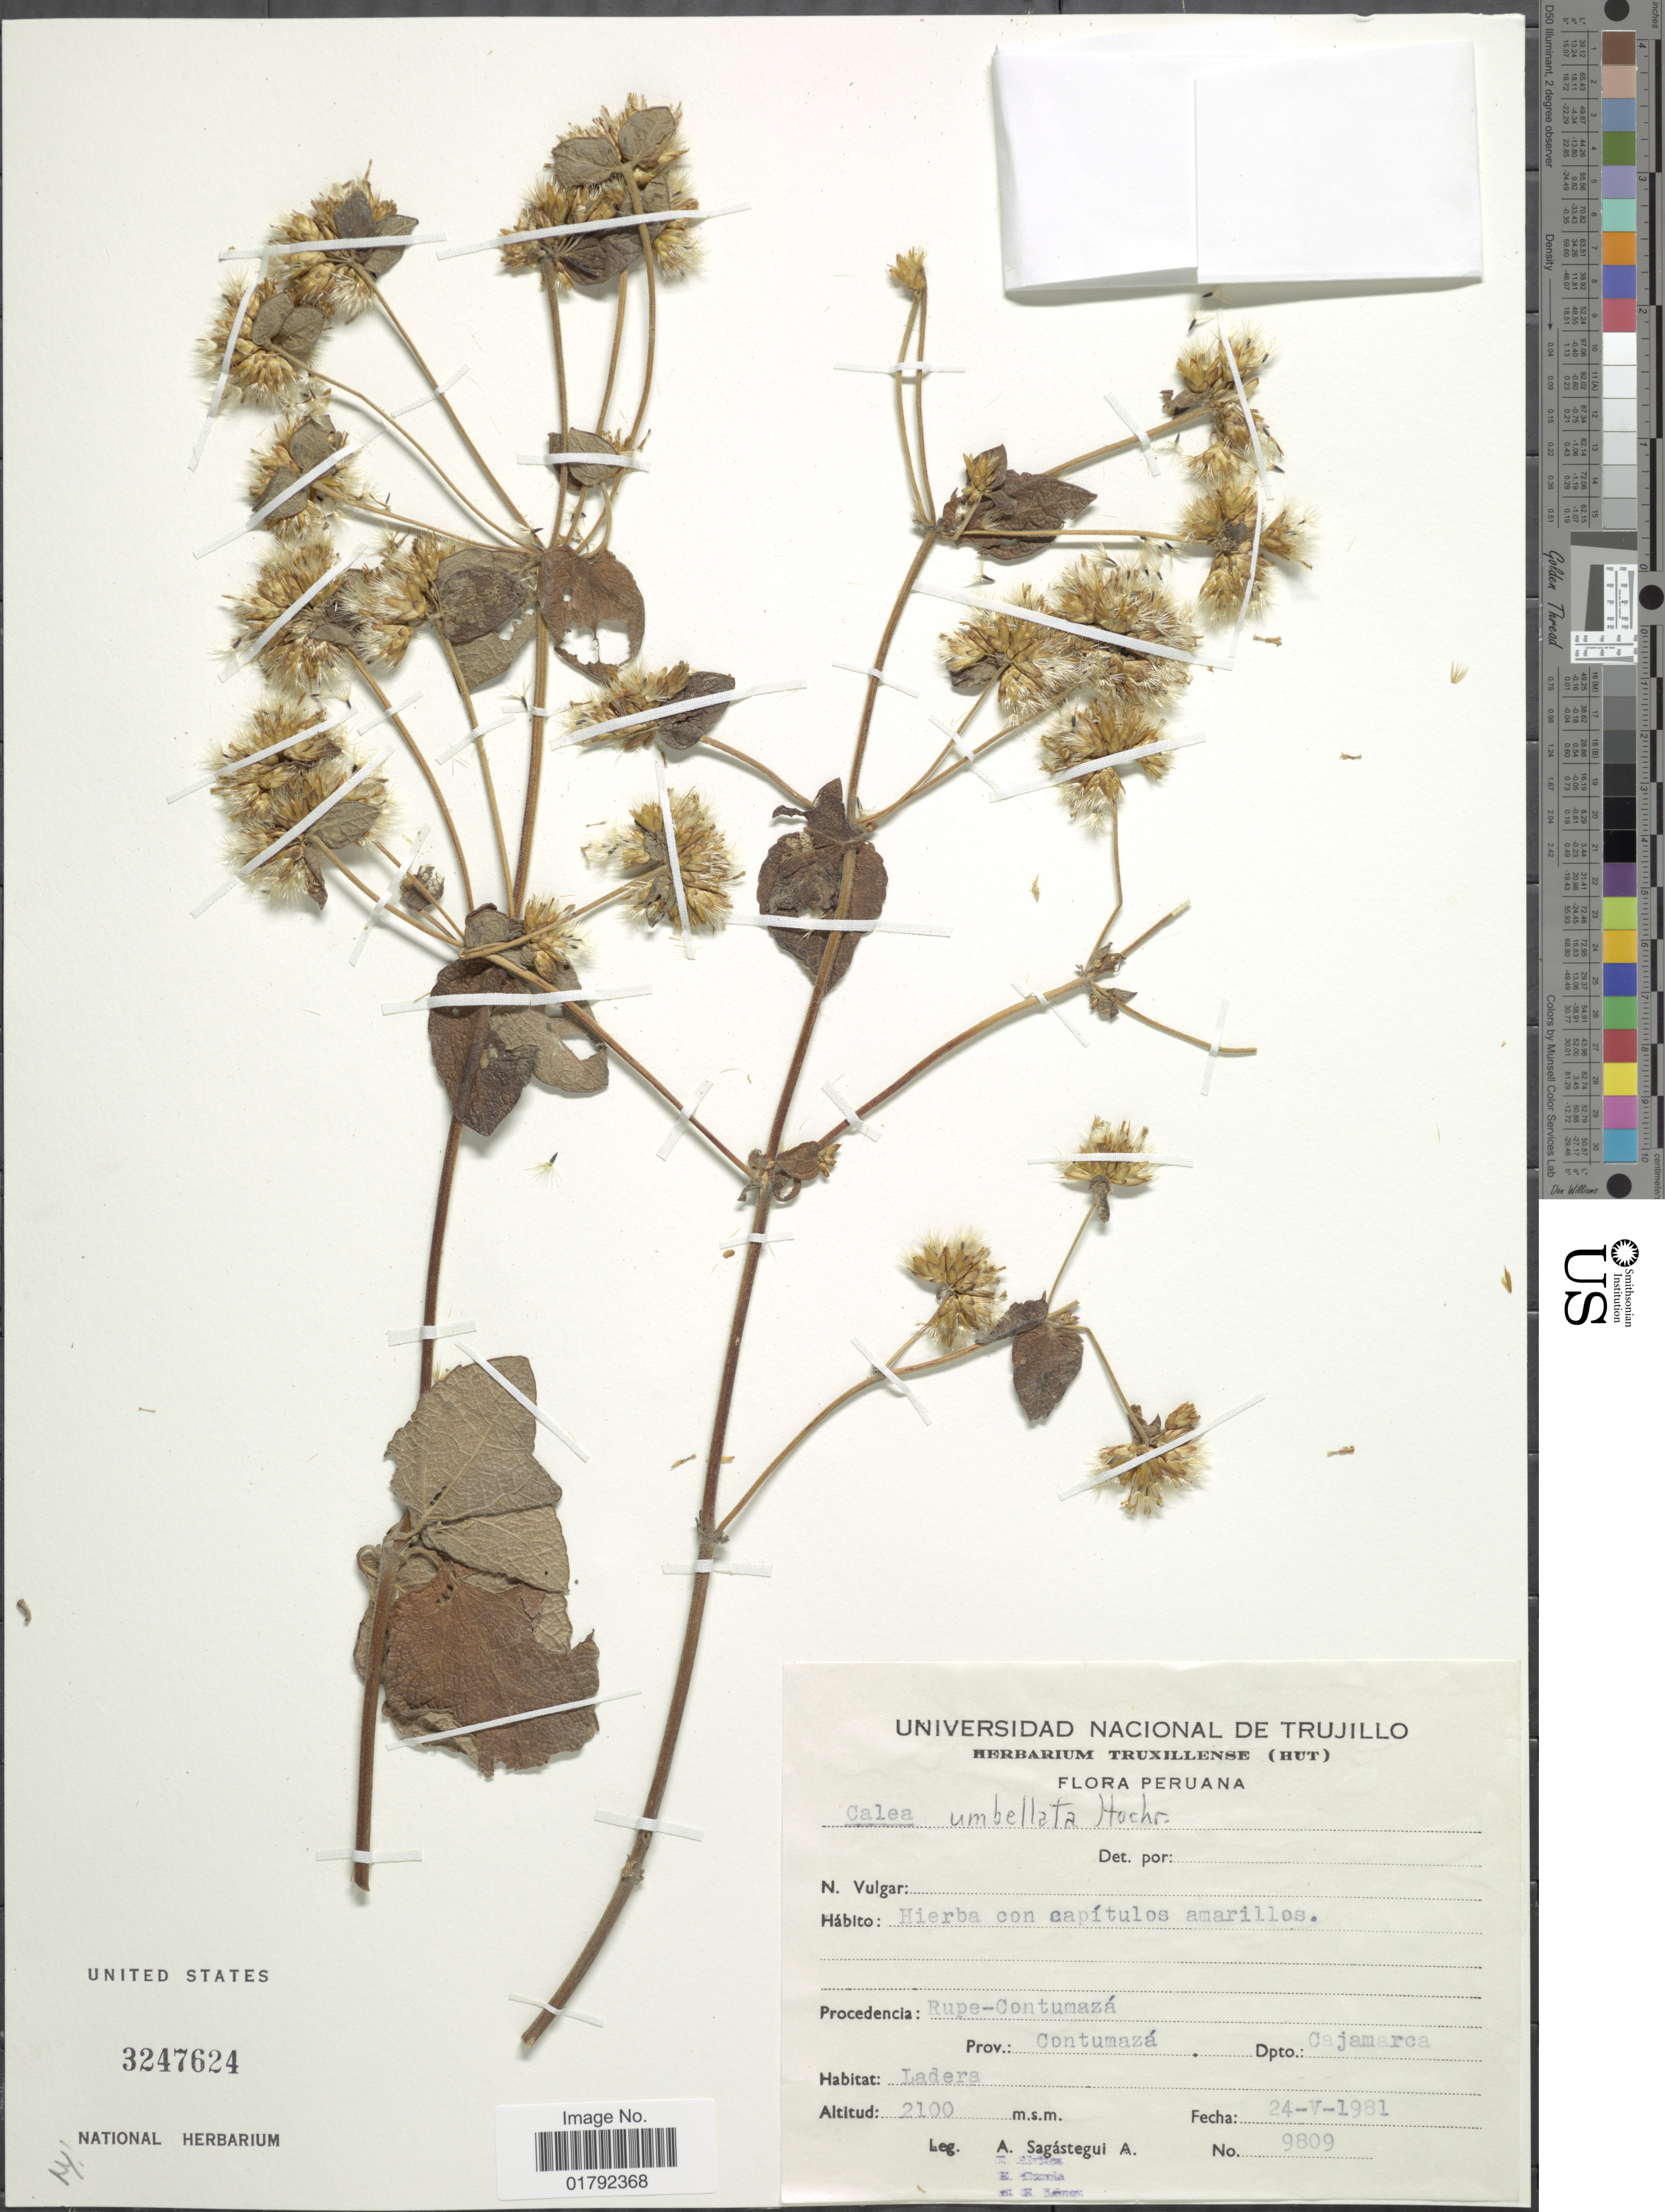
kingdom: Plantae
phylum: Tracheophyta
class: Magnoliopsida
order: Asterales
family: Asteraceae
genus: Calea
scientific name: Calea umbellulata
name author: Hochr.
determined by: Bueno, Vinicius Resende, (ICN), Universidade Federal do Rio Grande do Sul (BRAZIL)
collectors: A. Sagástegui A., Collector illegible, Collector illegible & Collector illegible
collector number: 9809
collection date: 1981-05-24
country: Peru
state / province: Cajamarca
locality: Procedencia: Rupe-Contumaza, Prov.: Contumaza.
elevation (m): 2100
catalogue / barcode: US 3247624